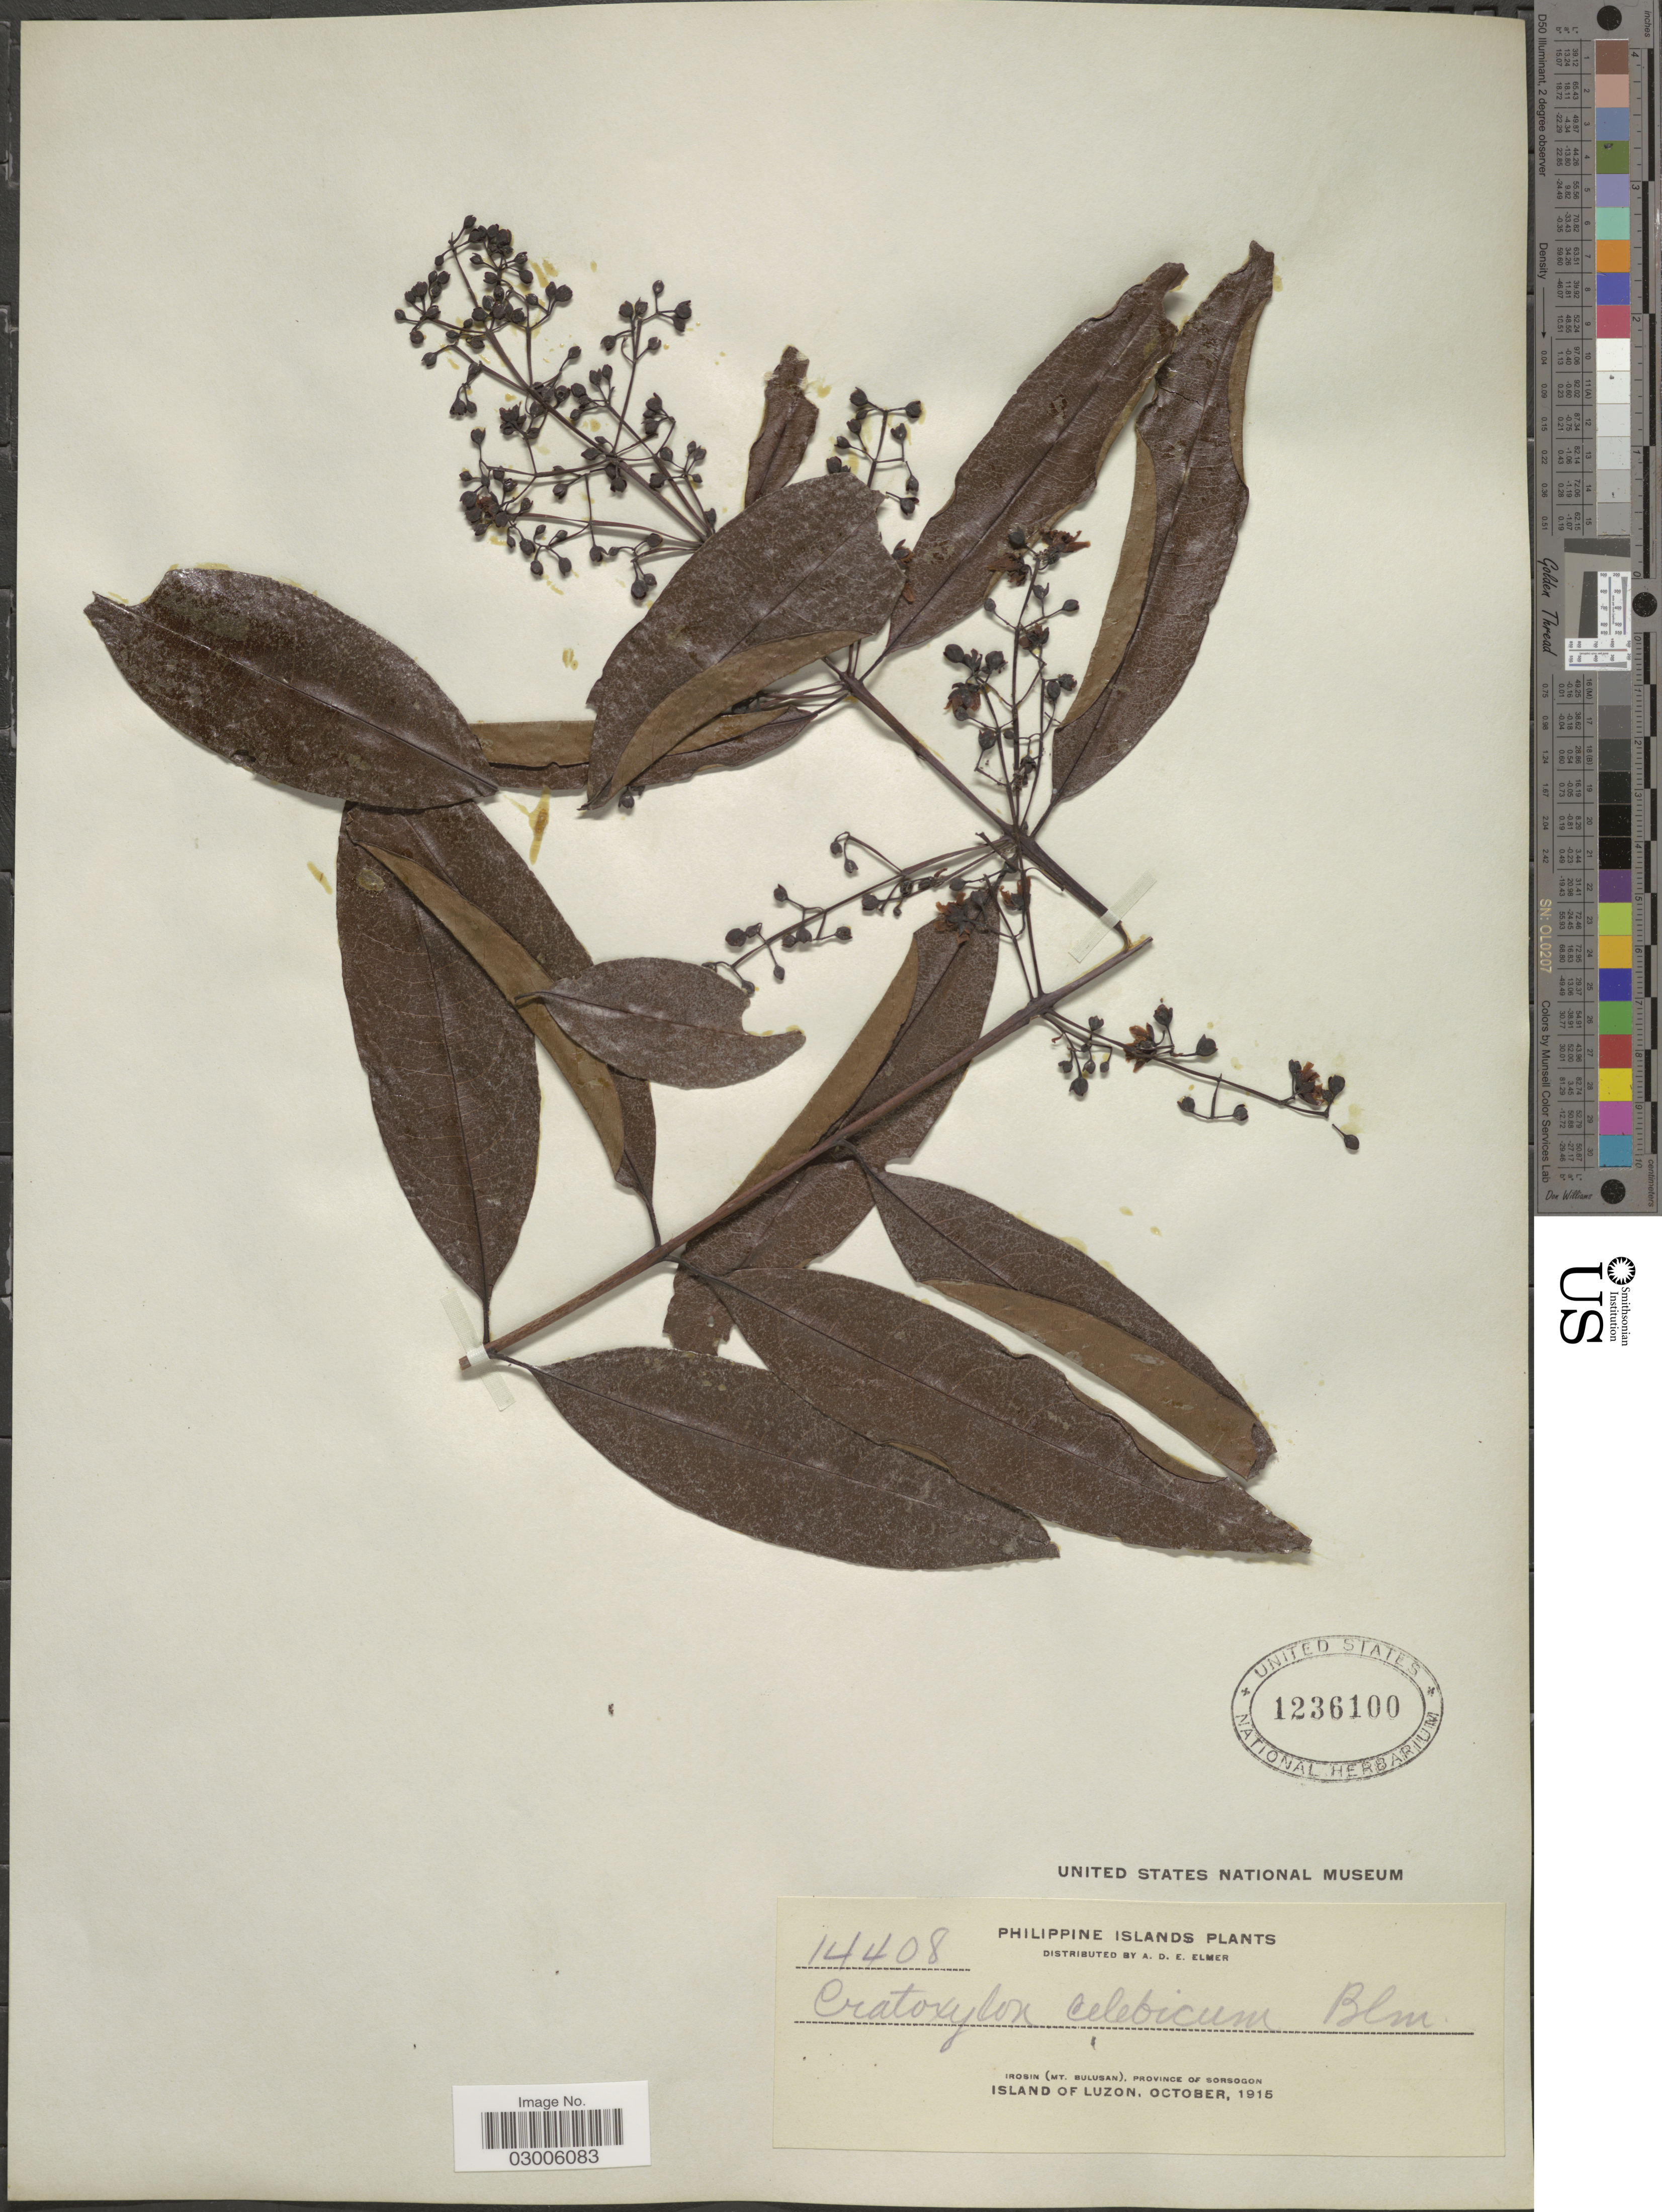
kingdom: Plantae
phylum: Tracheophyta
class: Magnoliopsida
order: Malpighiales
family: Hypericaceae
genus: Cratoxylum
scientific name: Cratoxylum celebicum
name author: Blume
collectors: A. D. E. Elmer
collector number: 14408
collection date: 1915-10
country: Philippines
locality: Irosin (Mt. Bulusan), Province of Sorsogon. Island of Luzon.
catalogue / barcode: US 1236100